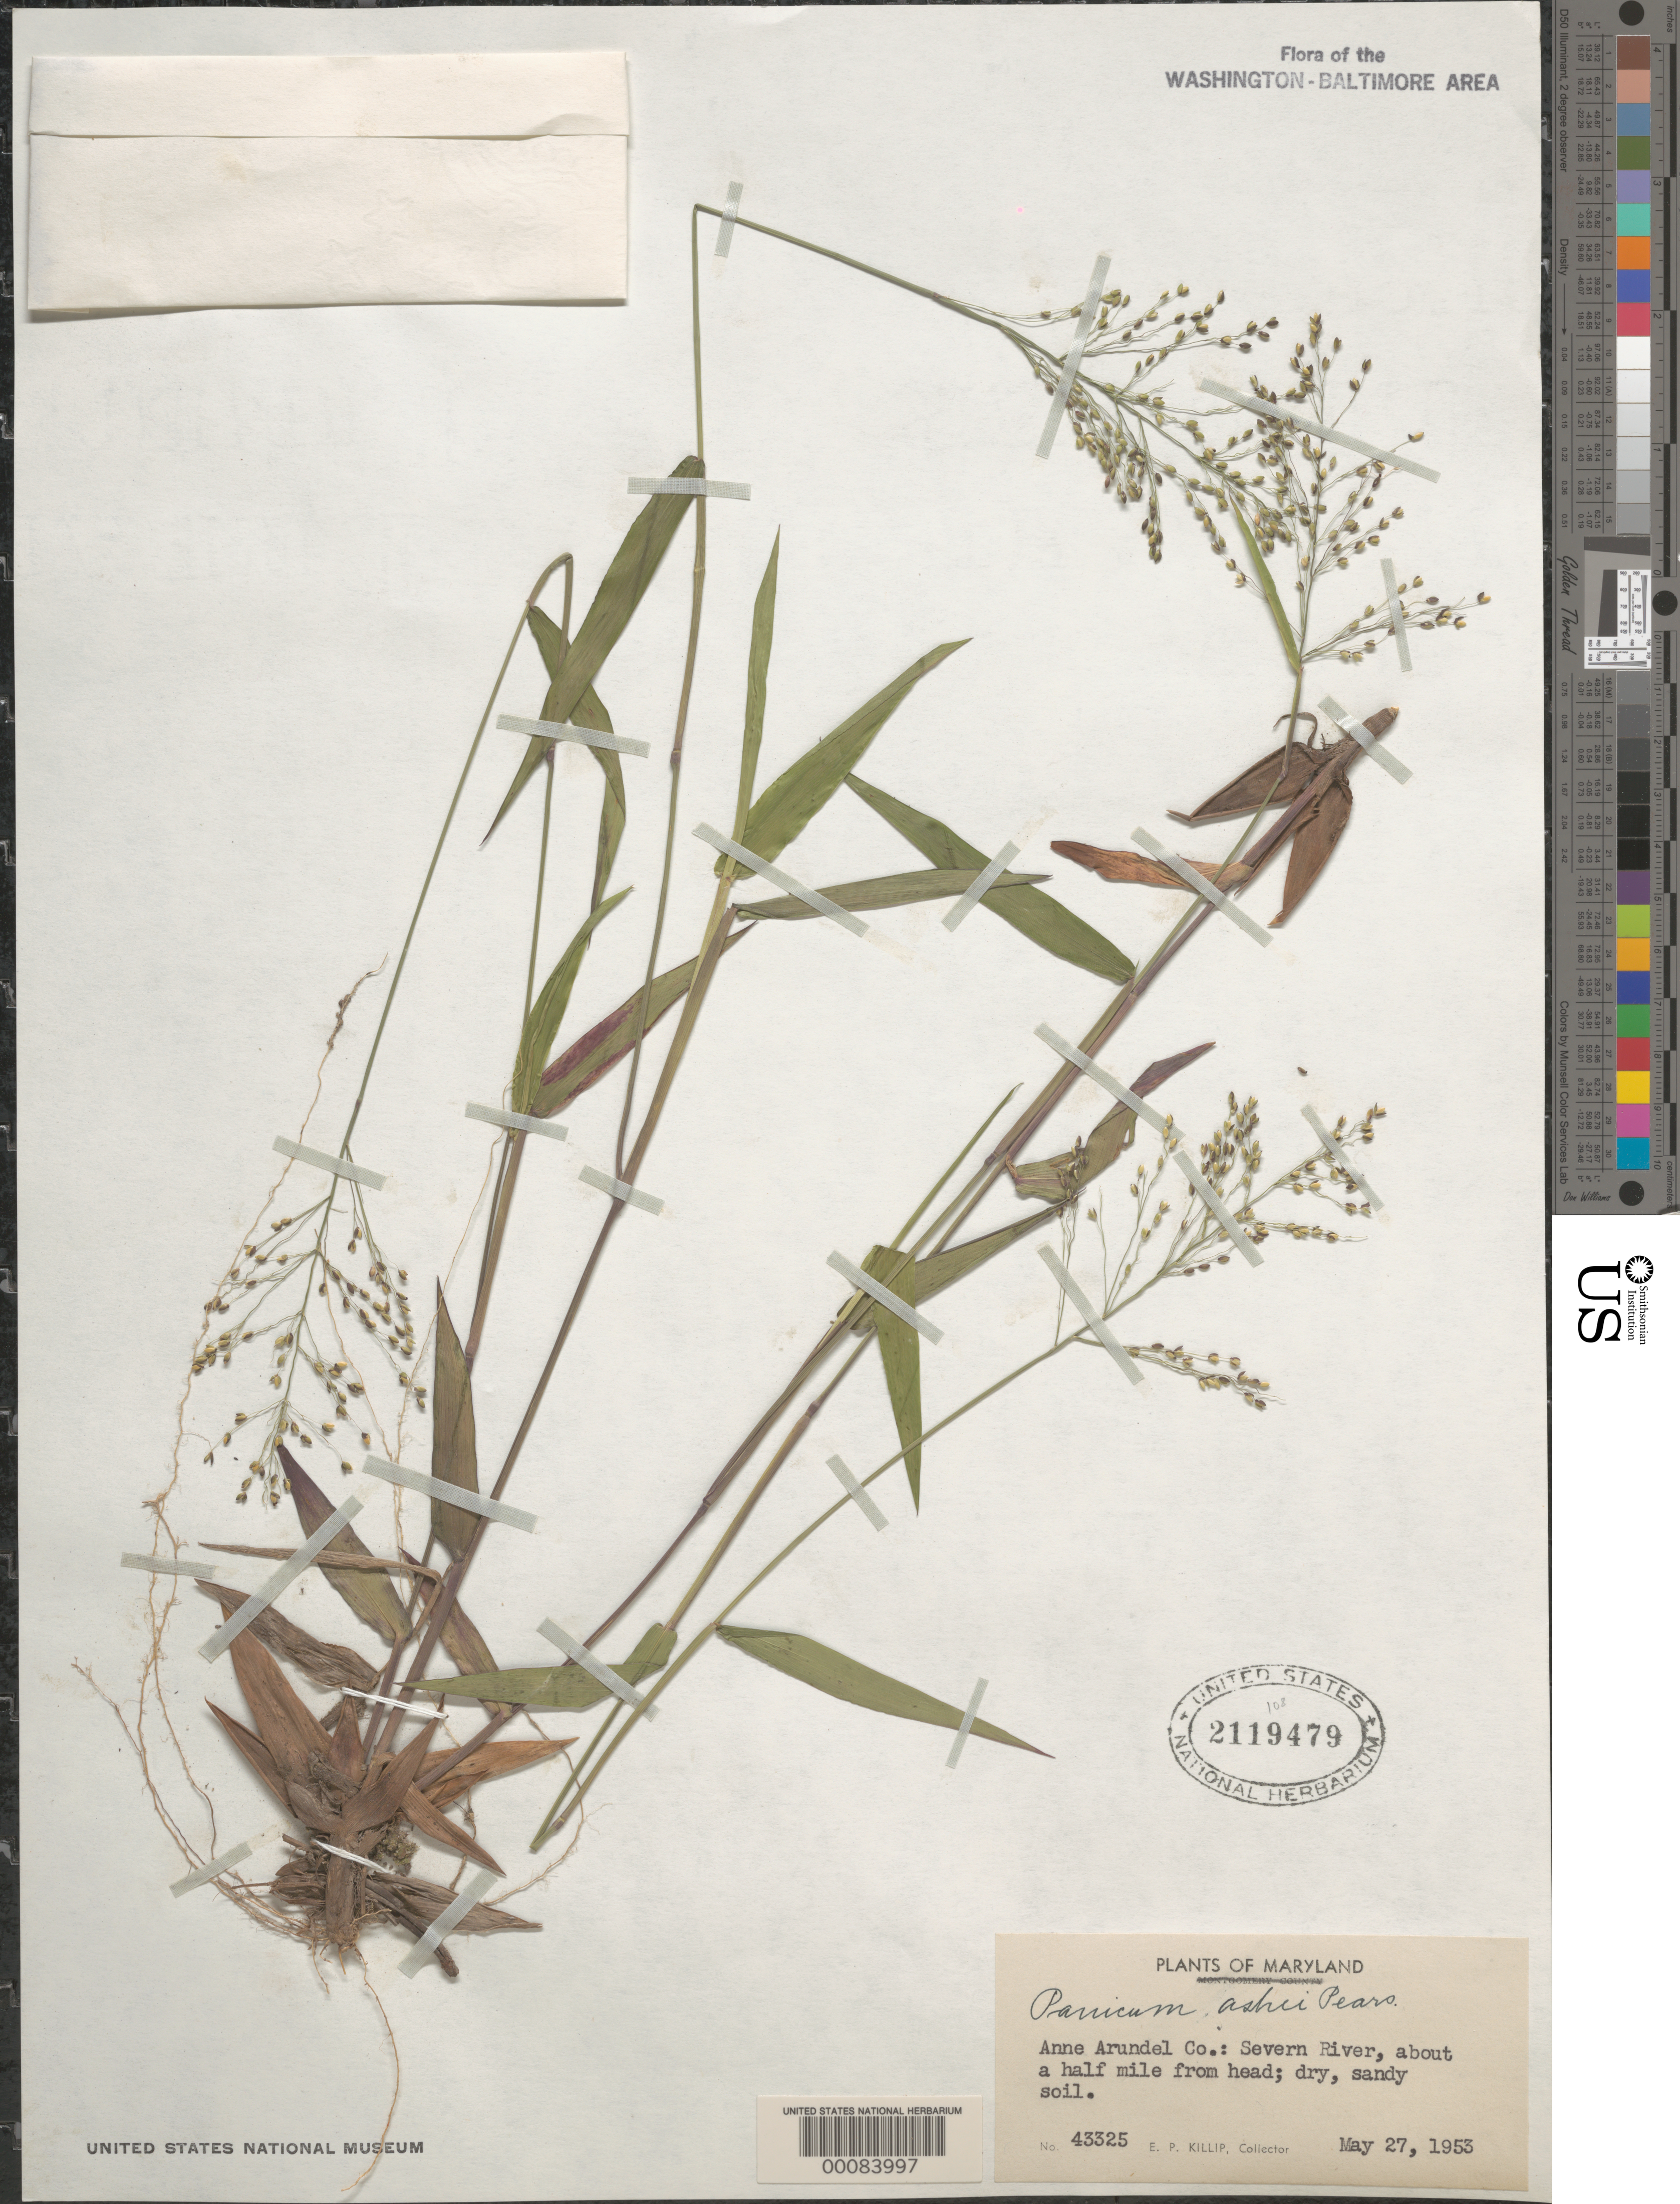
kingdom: Plantae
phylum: Tracheophyta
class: Liliopsida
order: Poales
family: Poaceae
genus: Dichanthelium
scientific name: Dichanthelium commutatum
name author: (Schult.) Gould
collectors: E. P. Killip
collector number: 43325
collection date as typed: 27 May 1953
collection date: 1953-05-27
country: United States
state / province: Maryland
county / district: Anne Arundel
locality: Severn River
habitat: Dry sandy soil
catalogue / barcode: US 2119479